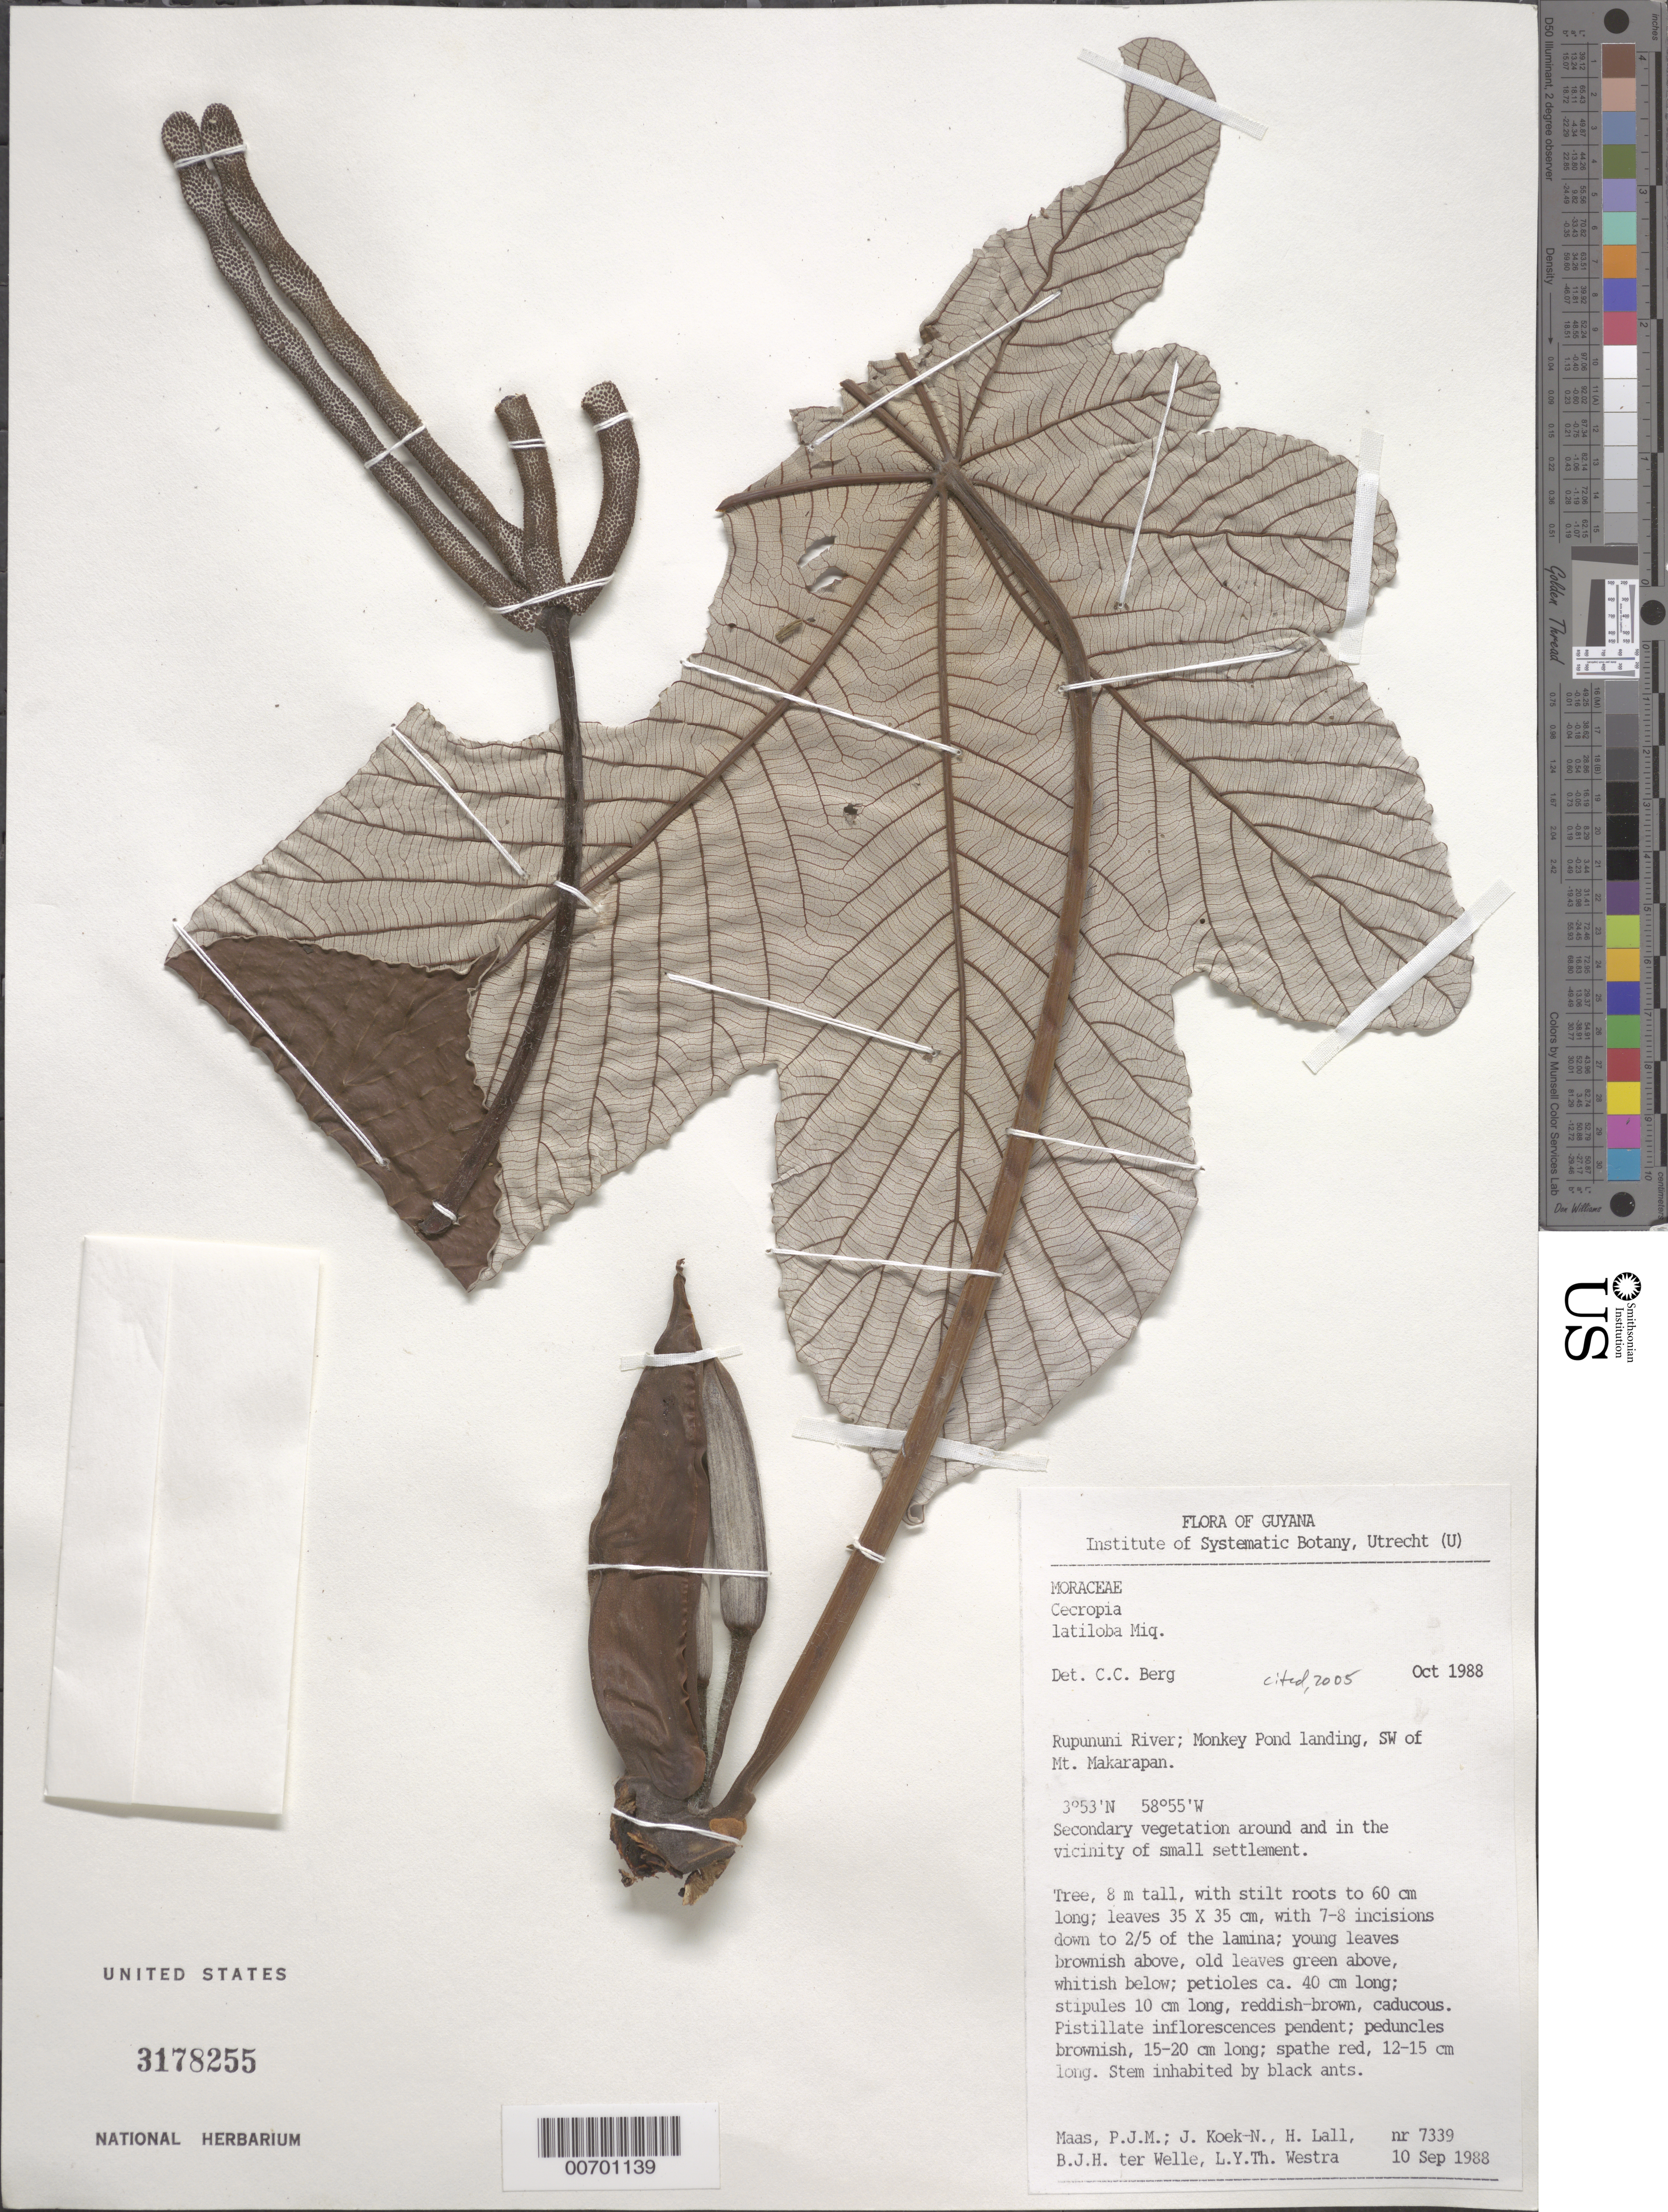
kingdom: Plantae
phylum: Tracheophyta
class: Magnoliopsida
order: Rosales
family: Urticaceae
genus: Cecropia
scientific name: Cecropia latiloba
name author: Miq.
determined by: Berg, C. C.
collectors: P. Maas, J. Koek-Noorman, H. Lall, B. Welle & L. Y. T. Westra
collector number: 7339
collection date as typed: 10-Sep-88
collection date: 1988-09-10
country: Guyana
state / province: U. Takutu-U. Essequibo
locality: Rupununi River, Monkey Pond landing, SW of Mt. Makarapan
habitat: Secondary vegetation around and in sm. Settlement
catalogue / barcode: US 3178255